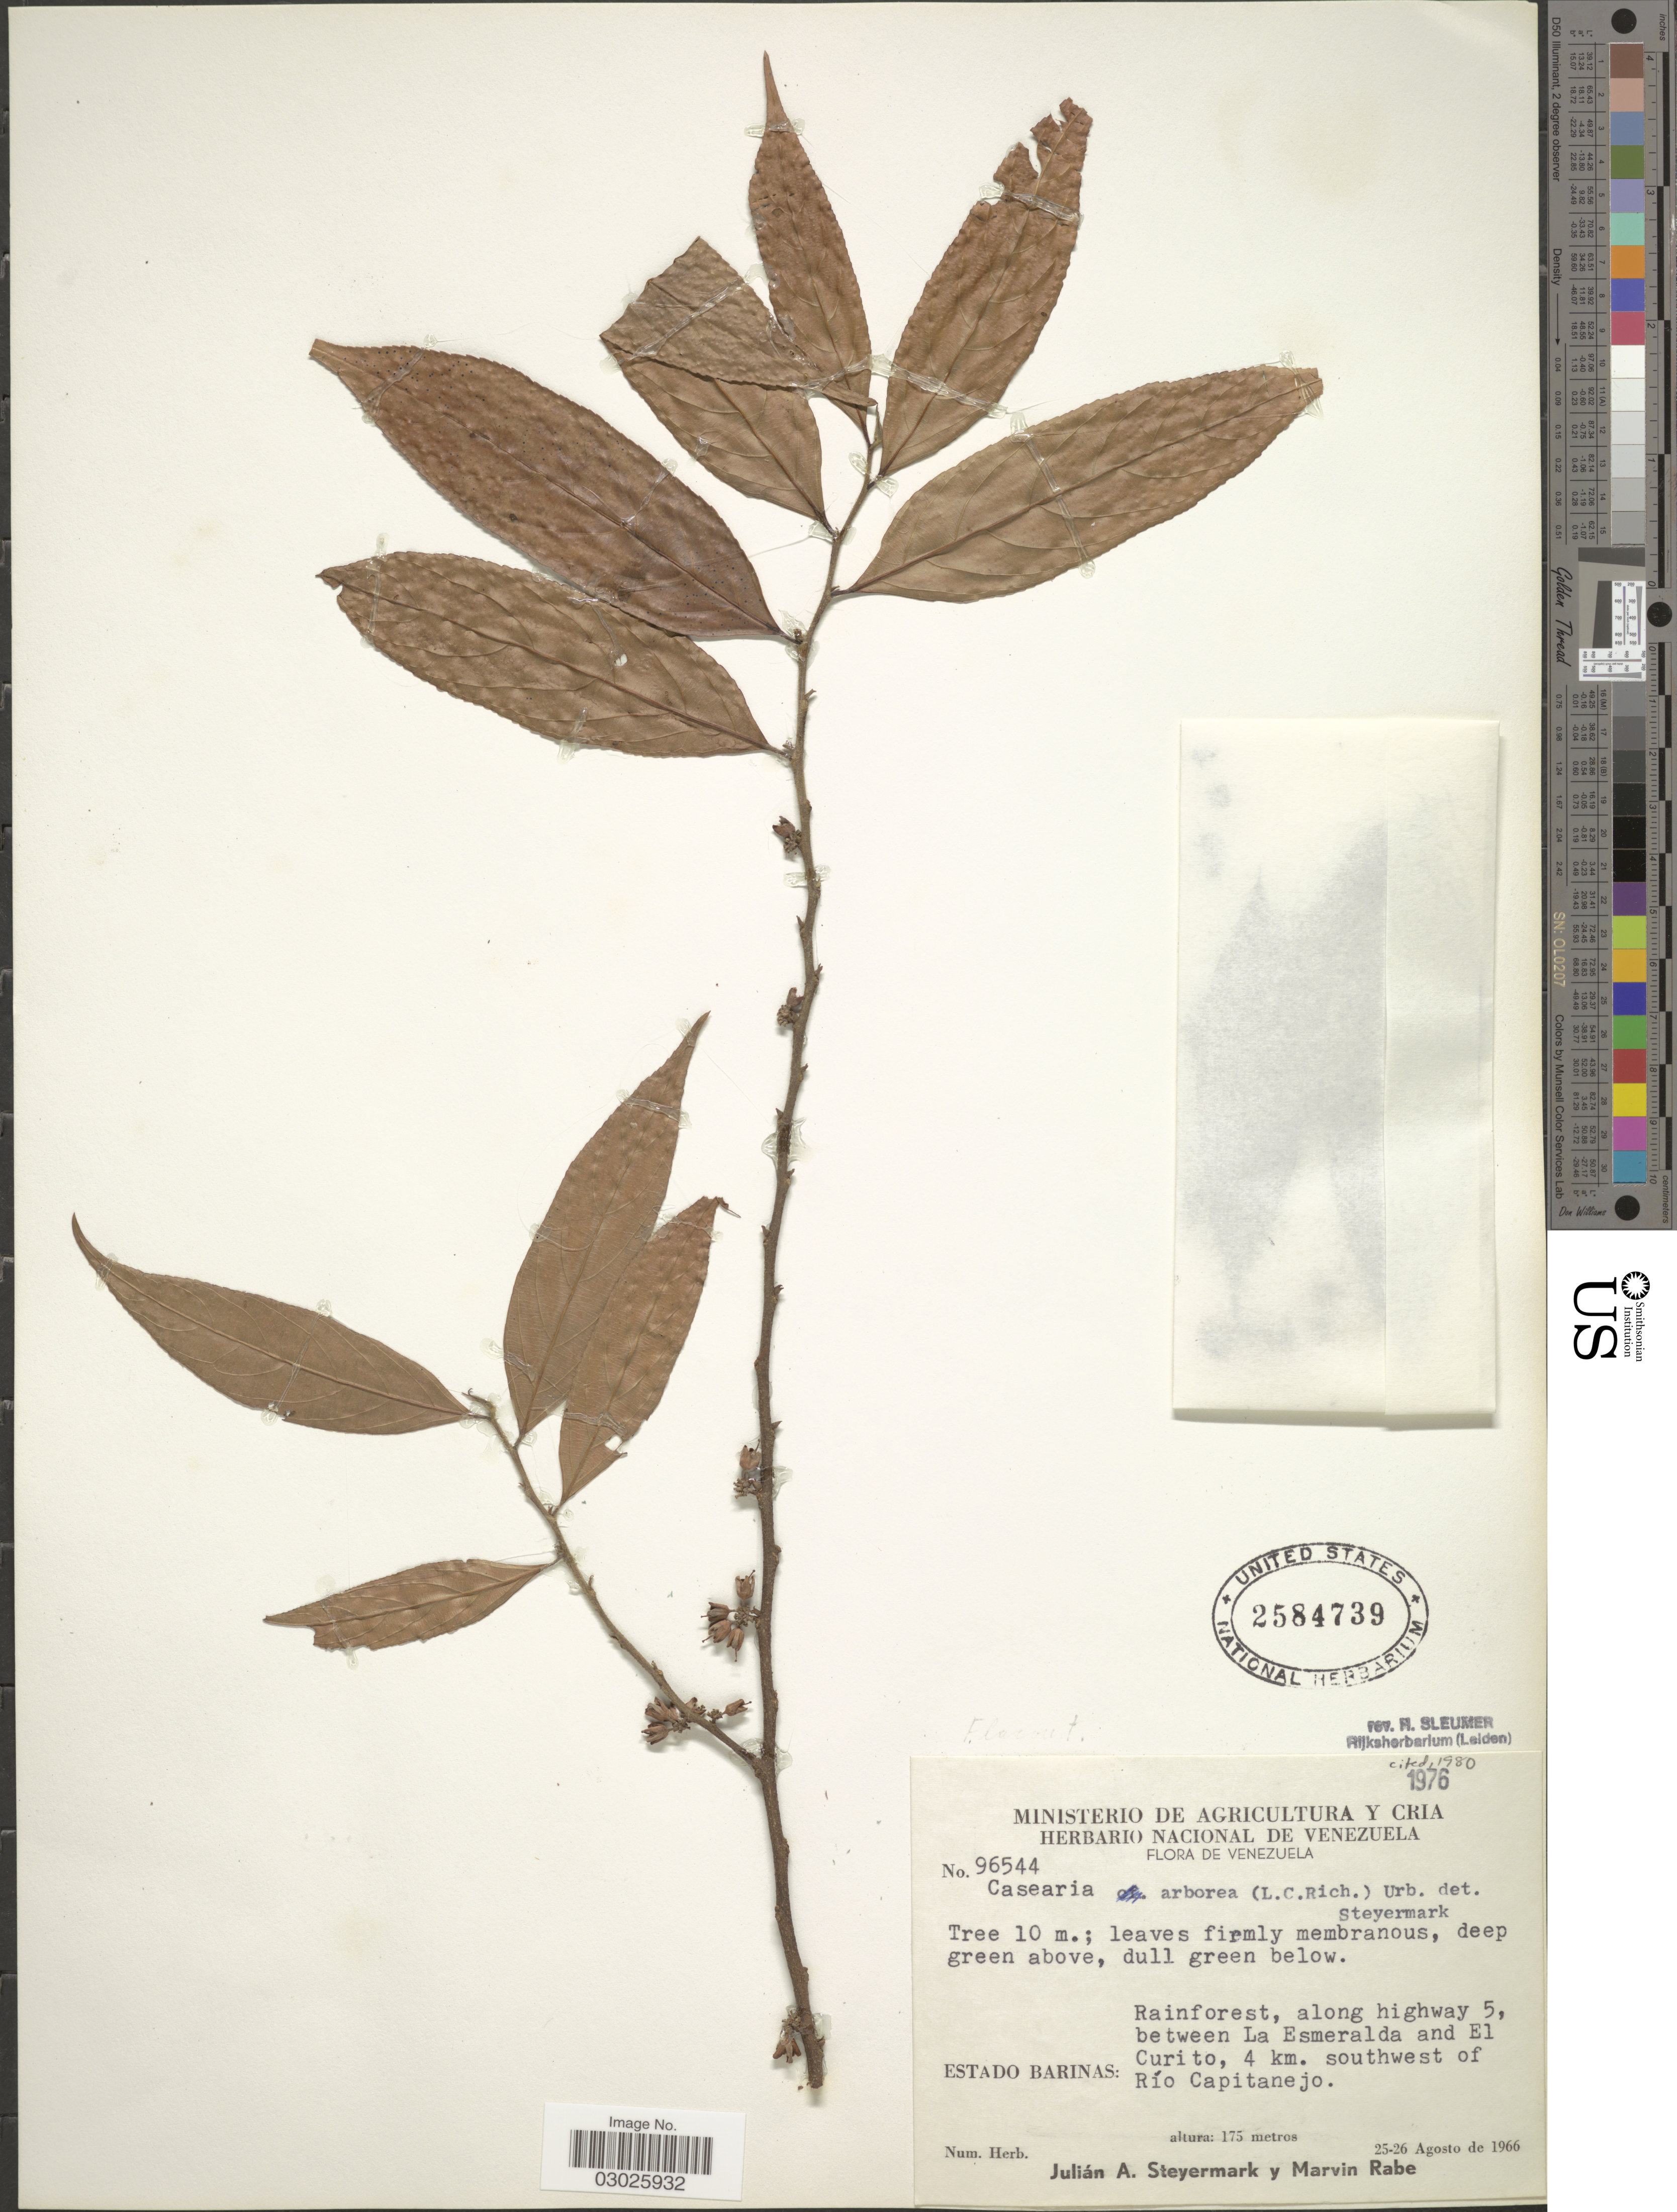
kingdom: Plantae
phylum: Tracheophyta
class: Magnoliopsida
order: Malpighiales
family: Salicaceae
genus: Casearia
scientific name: Casearia arborea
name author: (Rich.) Urb.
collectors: J. Steyermark & M. Rabe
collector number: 96544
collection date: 1966-08-25/1966-08-26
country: Venezuela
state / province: Barinas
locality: Rainforest, along highway 5, between La Esmeralda and El Curito, 4 km. southwest of Río Capitanejo.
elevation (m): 175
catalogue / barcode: US 2584739